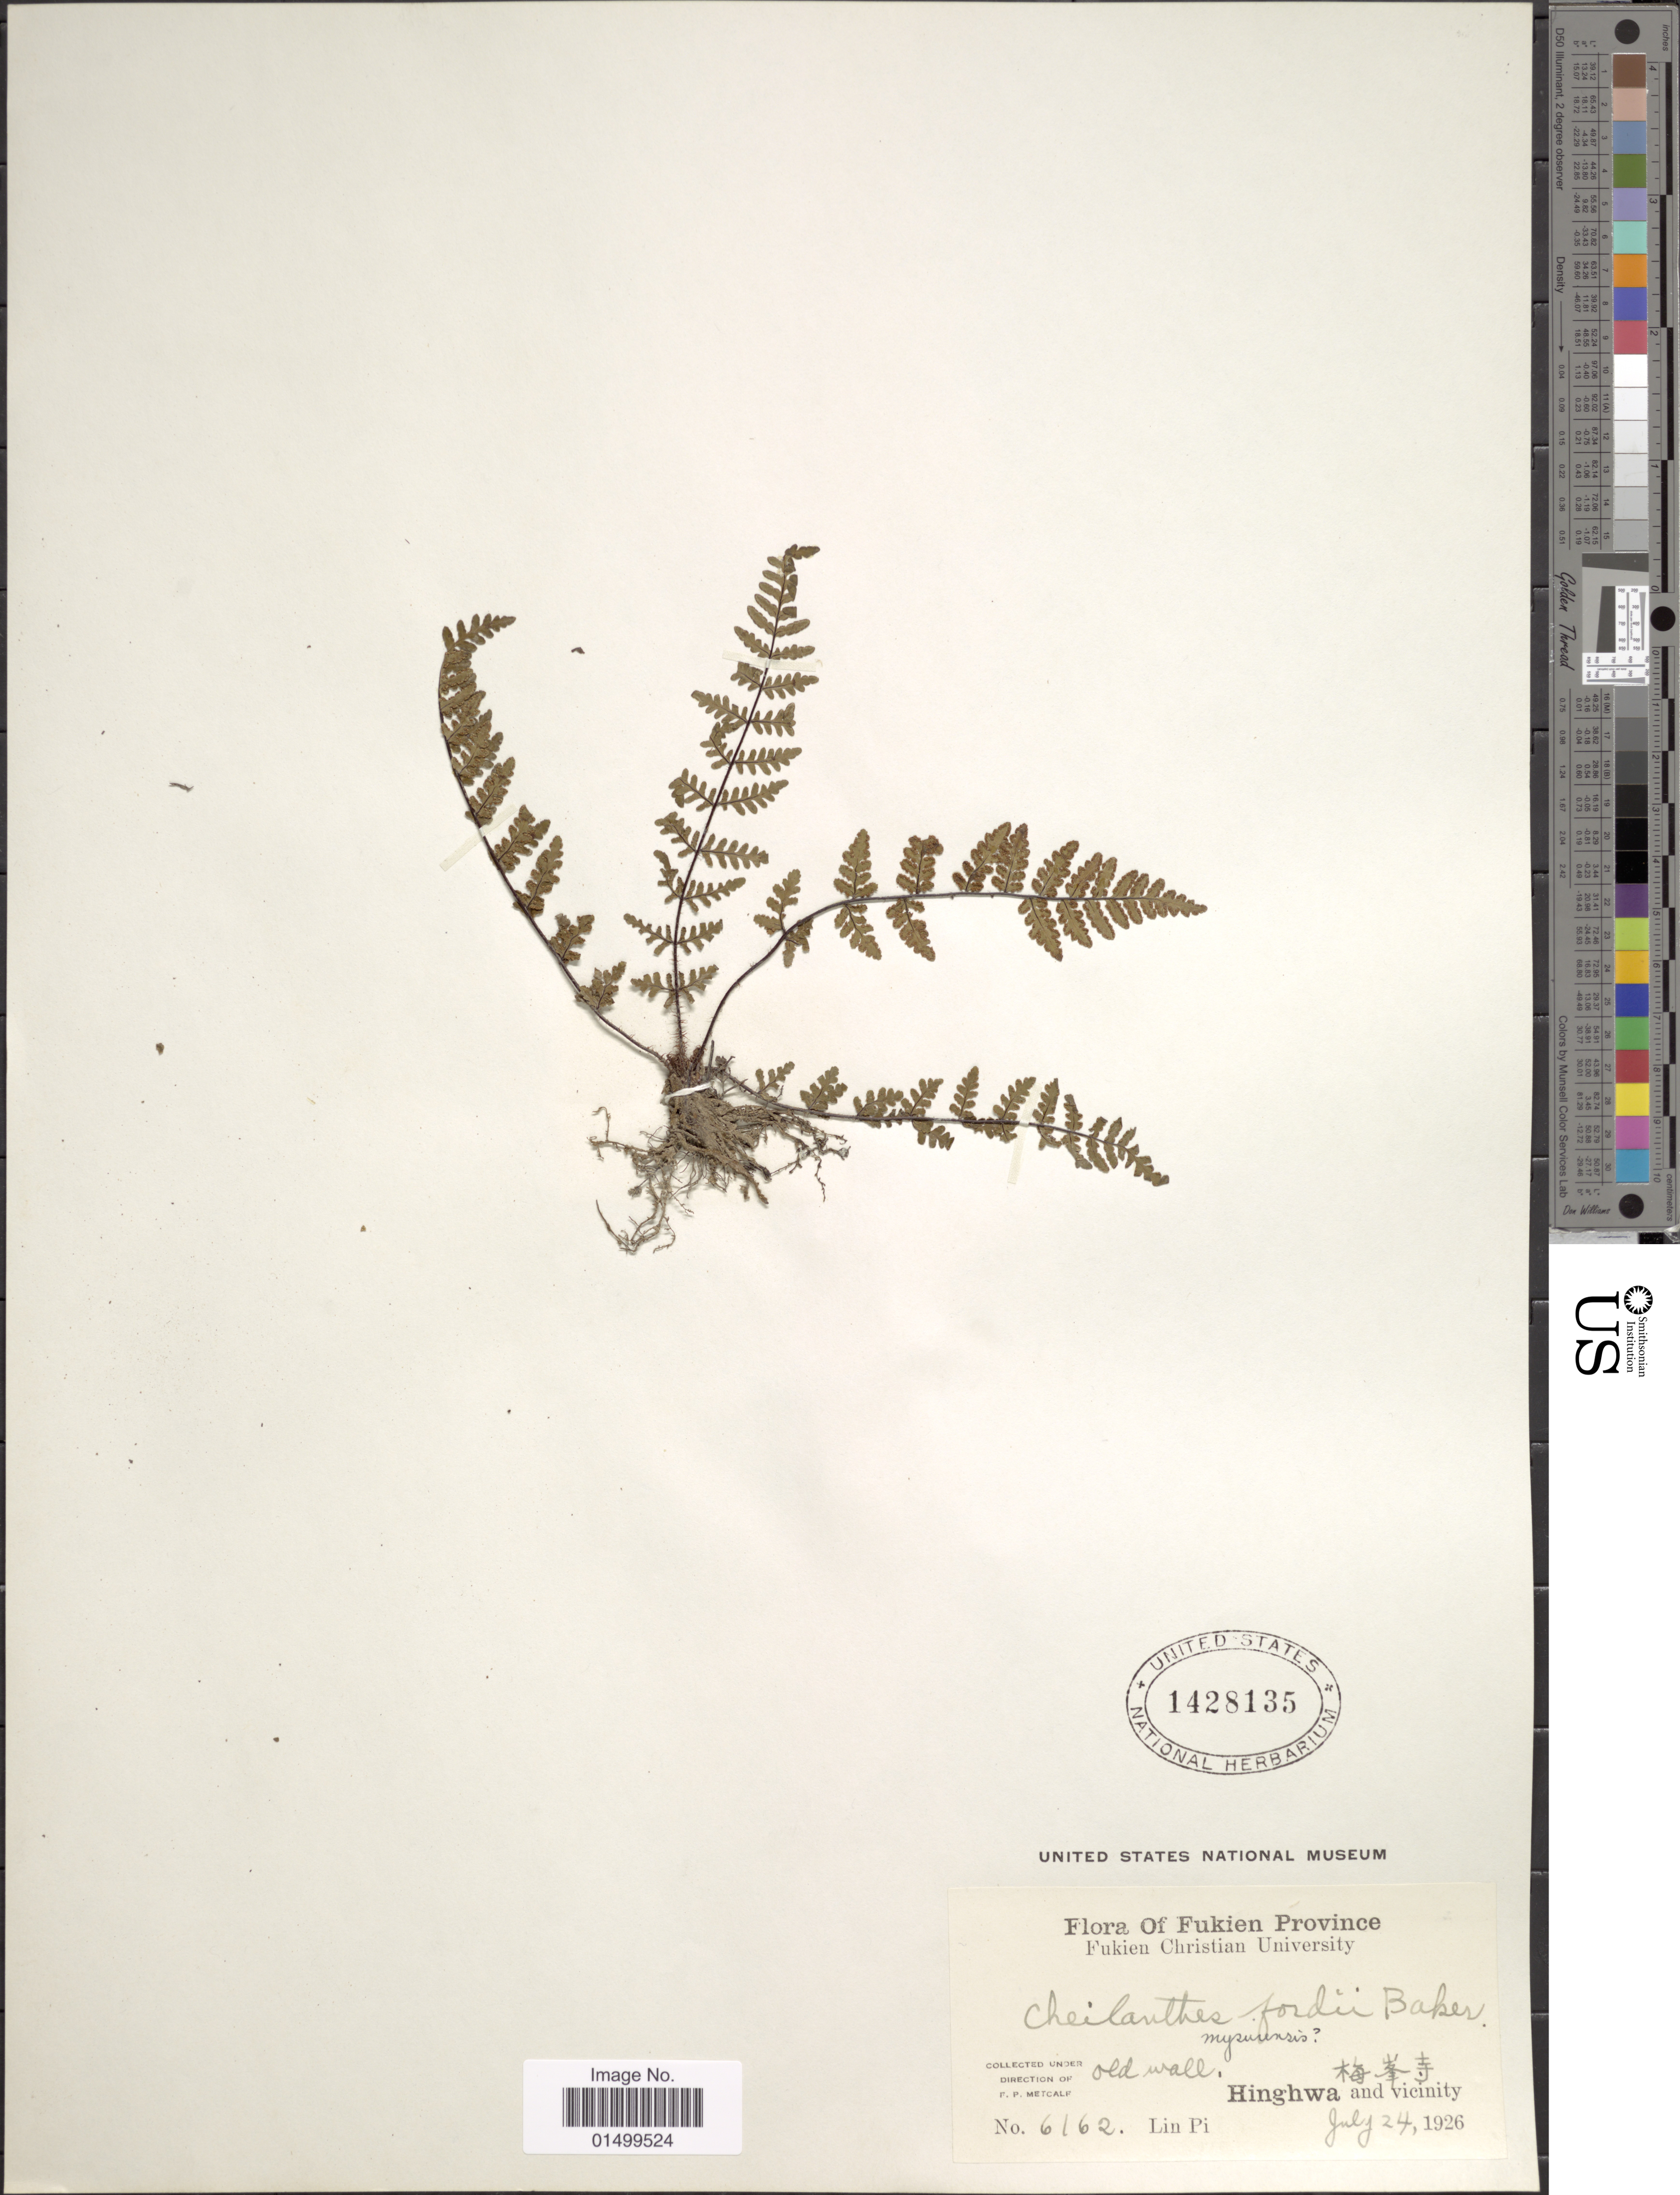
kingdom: Plantae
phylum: Tracheophyta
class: Polypodiopsida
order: Polypodiales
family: Pteridaceae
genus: Cheilanthes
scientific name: Cheilanthes chusana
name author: Hook.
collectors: F. Metcalf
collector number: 6162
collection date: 1926-07-24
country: China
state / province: Fujian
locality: Fukien Province, Old wall, Hingwa and vicinity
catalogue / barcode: US 1428135